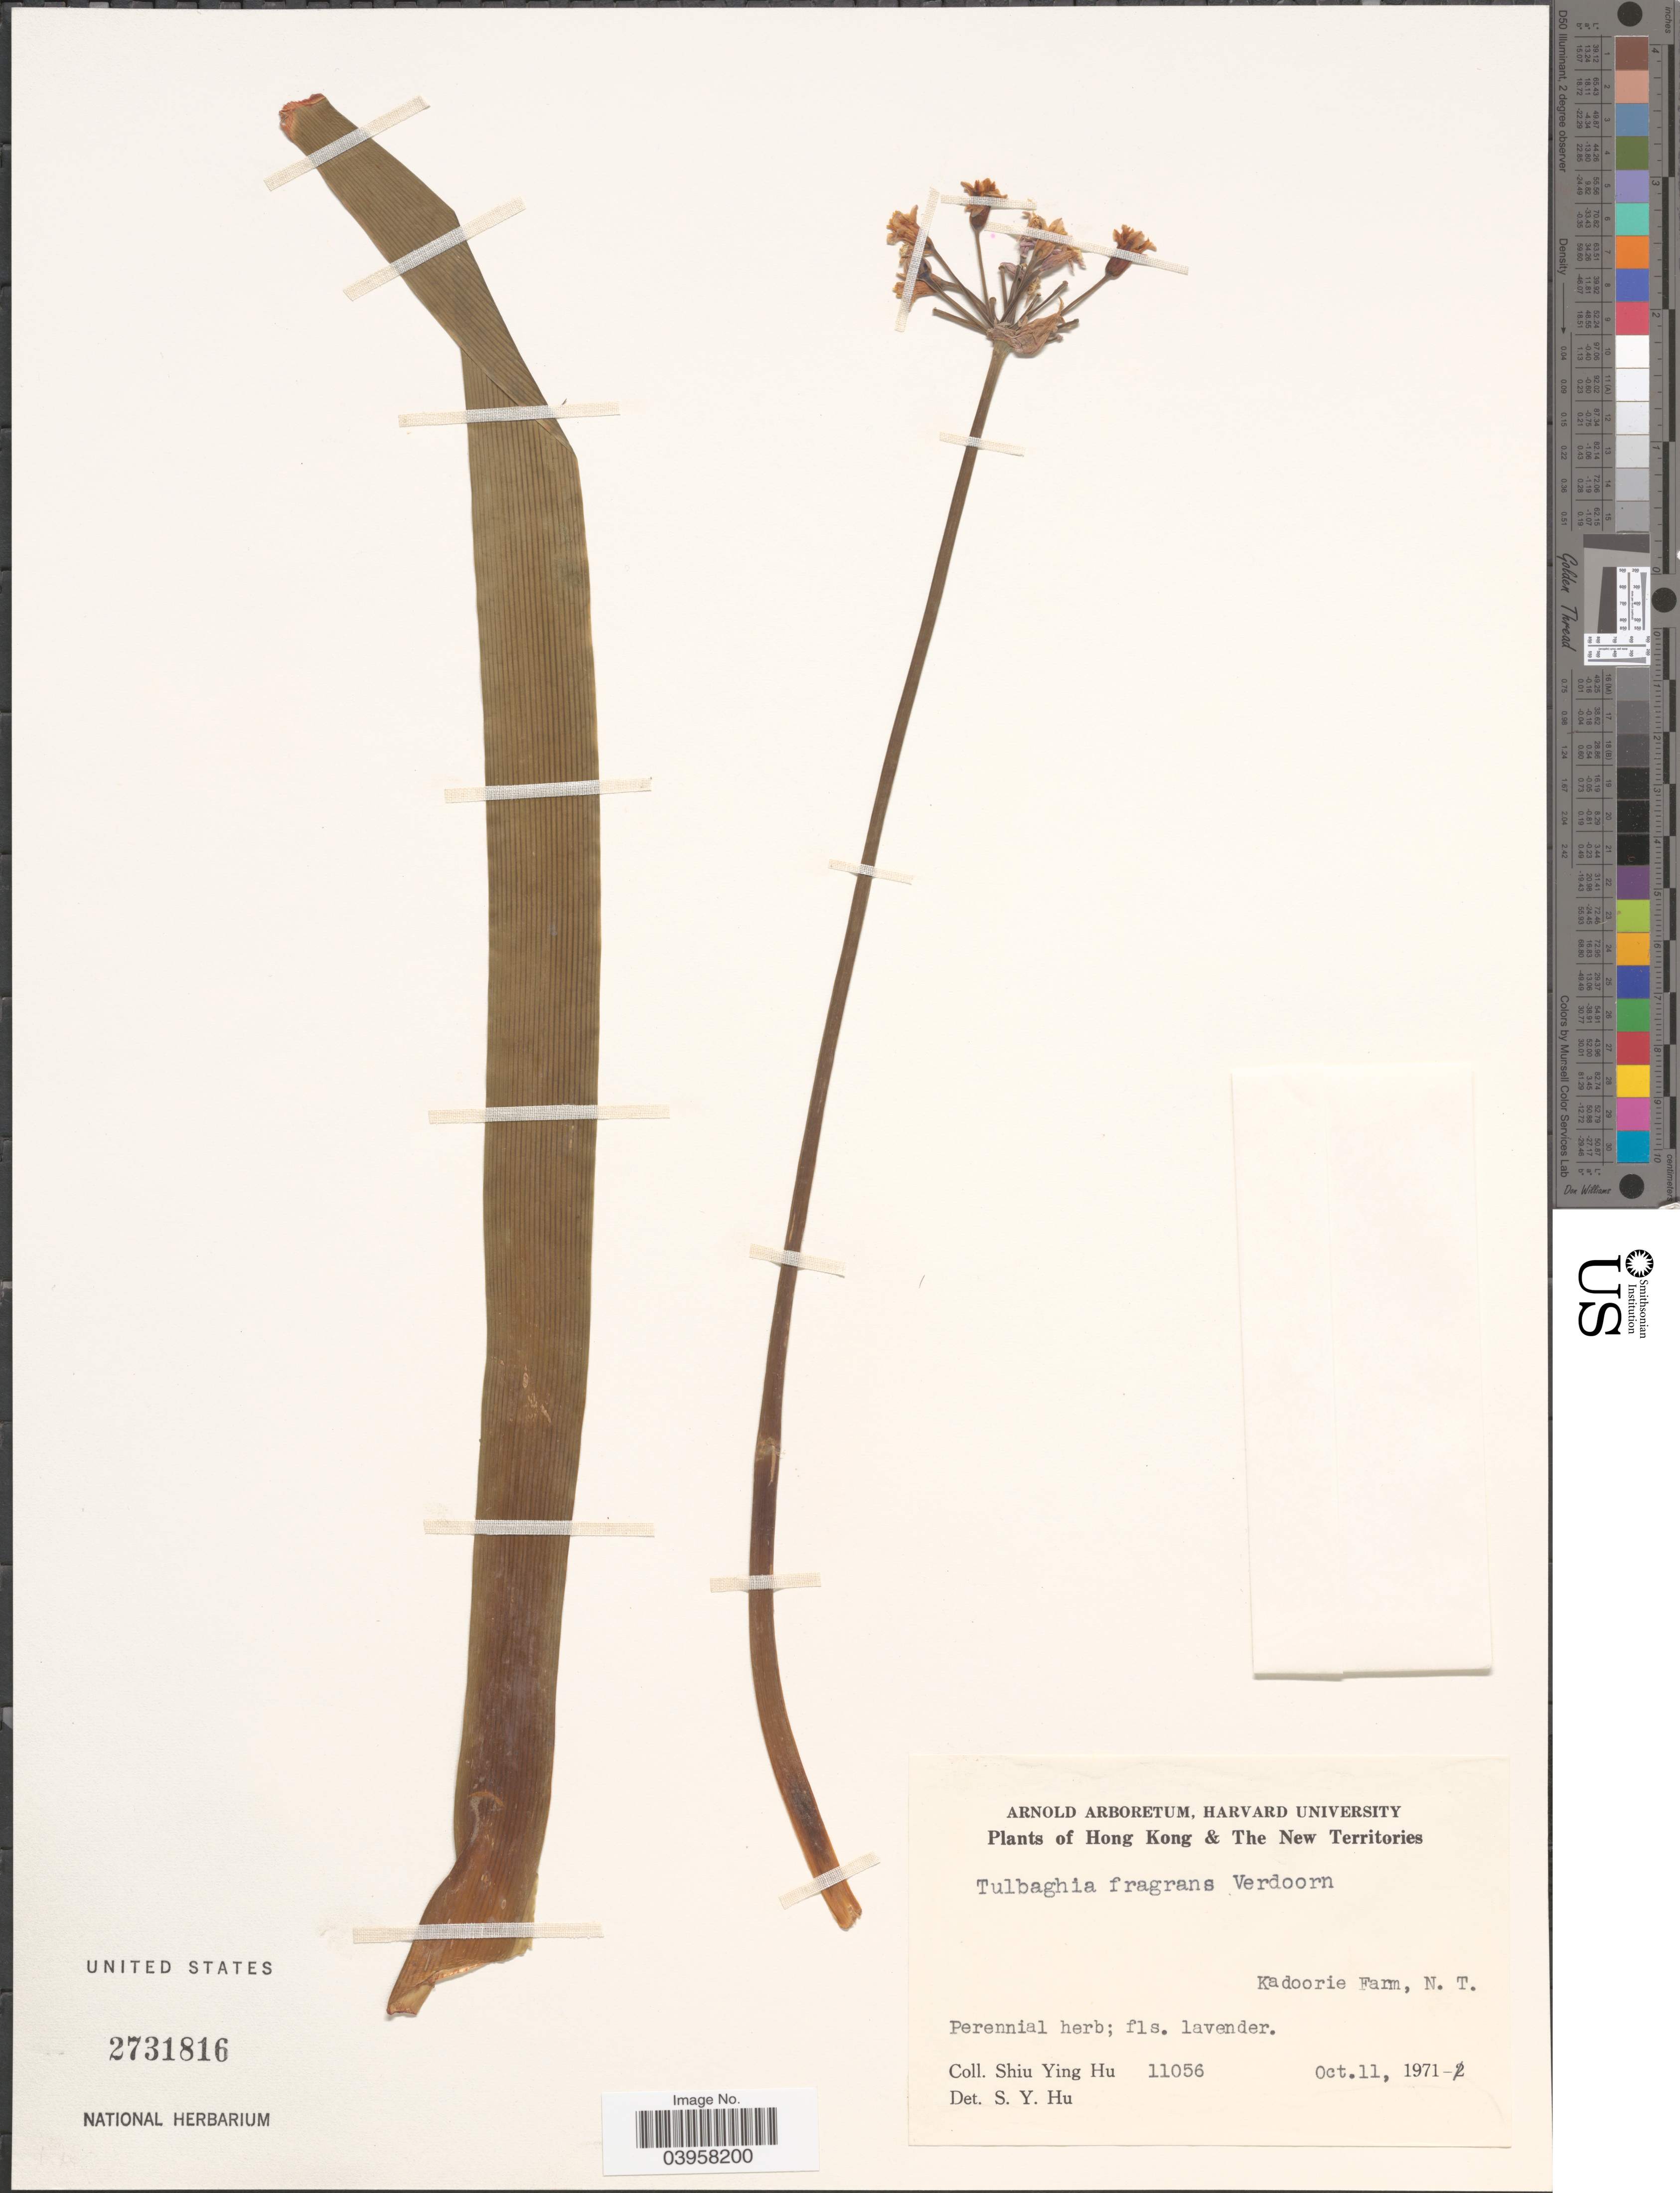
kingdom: Plantae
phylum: Tracheophyta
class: Liliopsida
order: Asparagales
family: Amaryllidaceae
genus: Tulbaghia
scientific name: Tulbaghia fragrans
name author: Verd.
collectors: S. Y. Hu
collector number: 11056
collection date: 1971-10-11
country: China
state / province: Hong Kong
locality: The New Territories. Kadoorie Farm, N. T.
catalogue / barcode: US 2731816